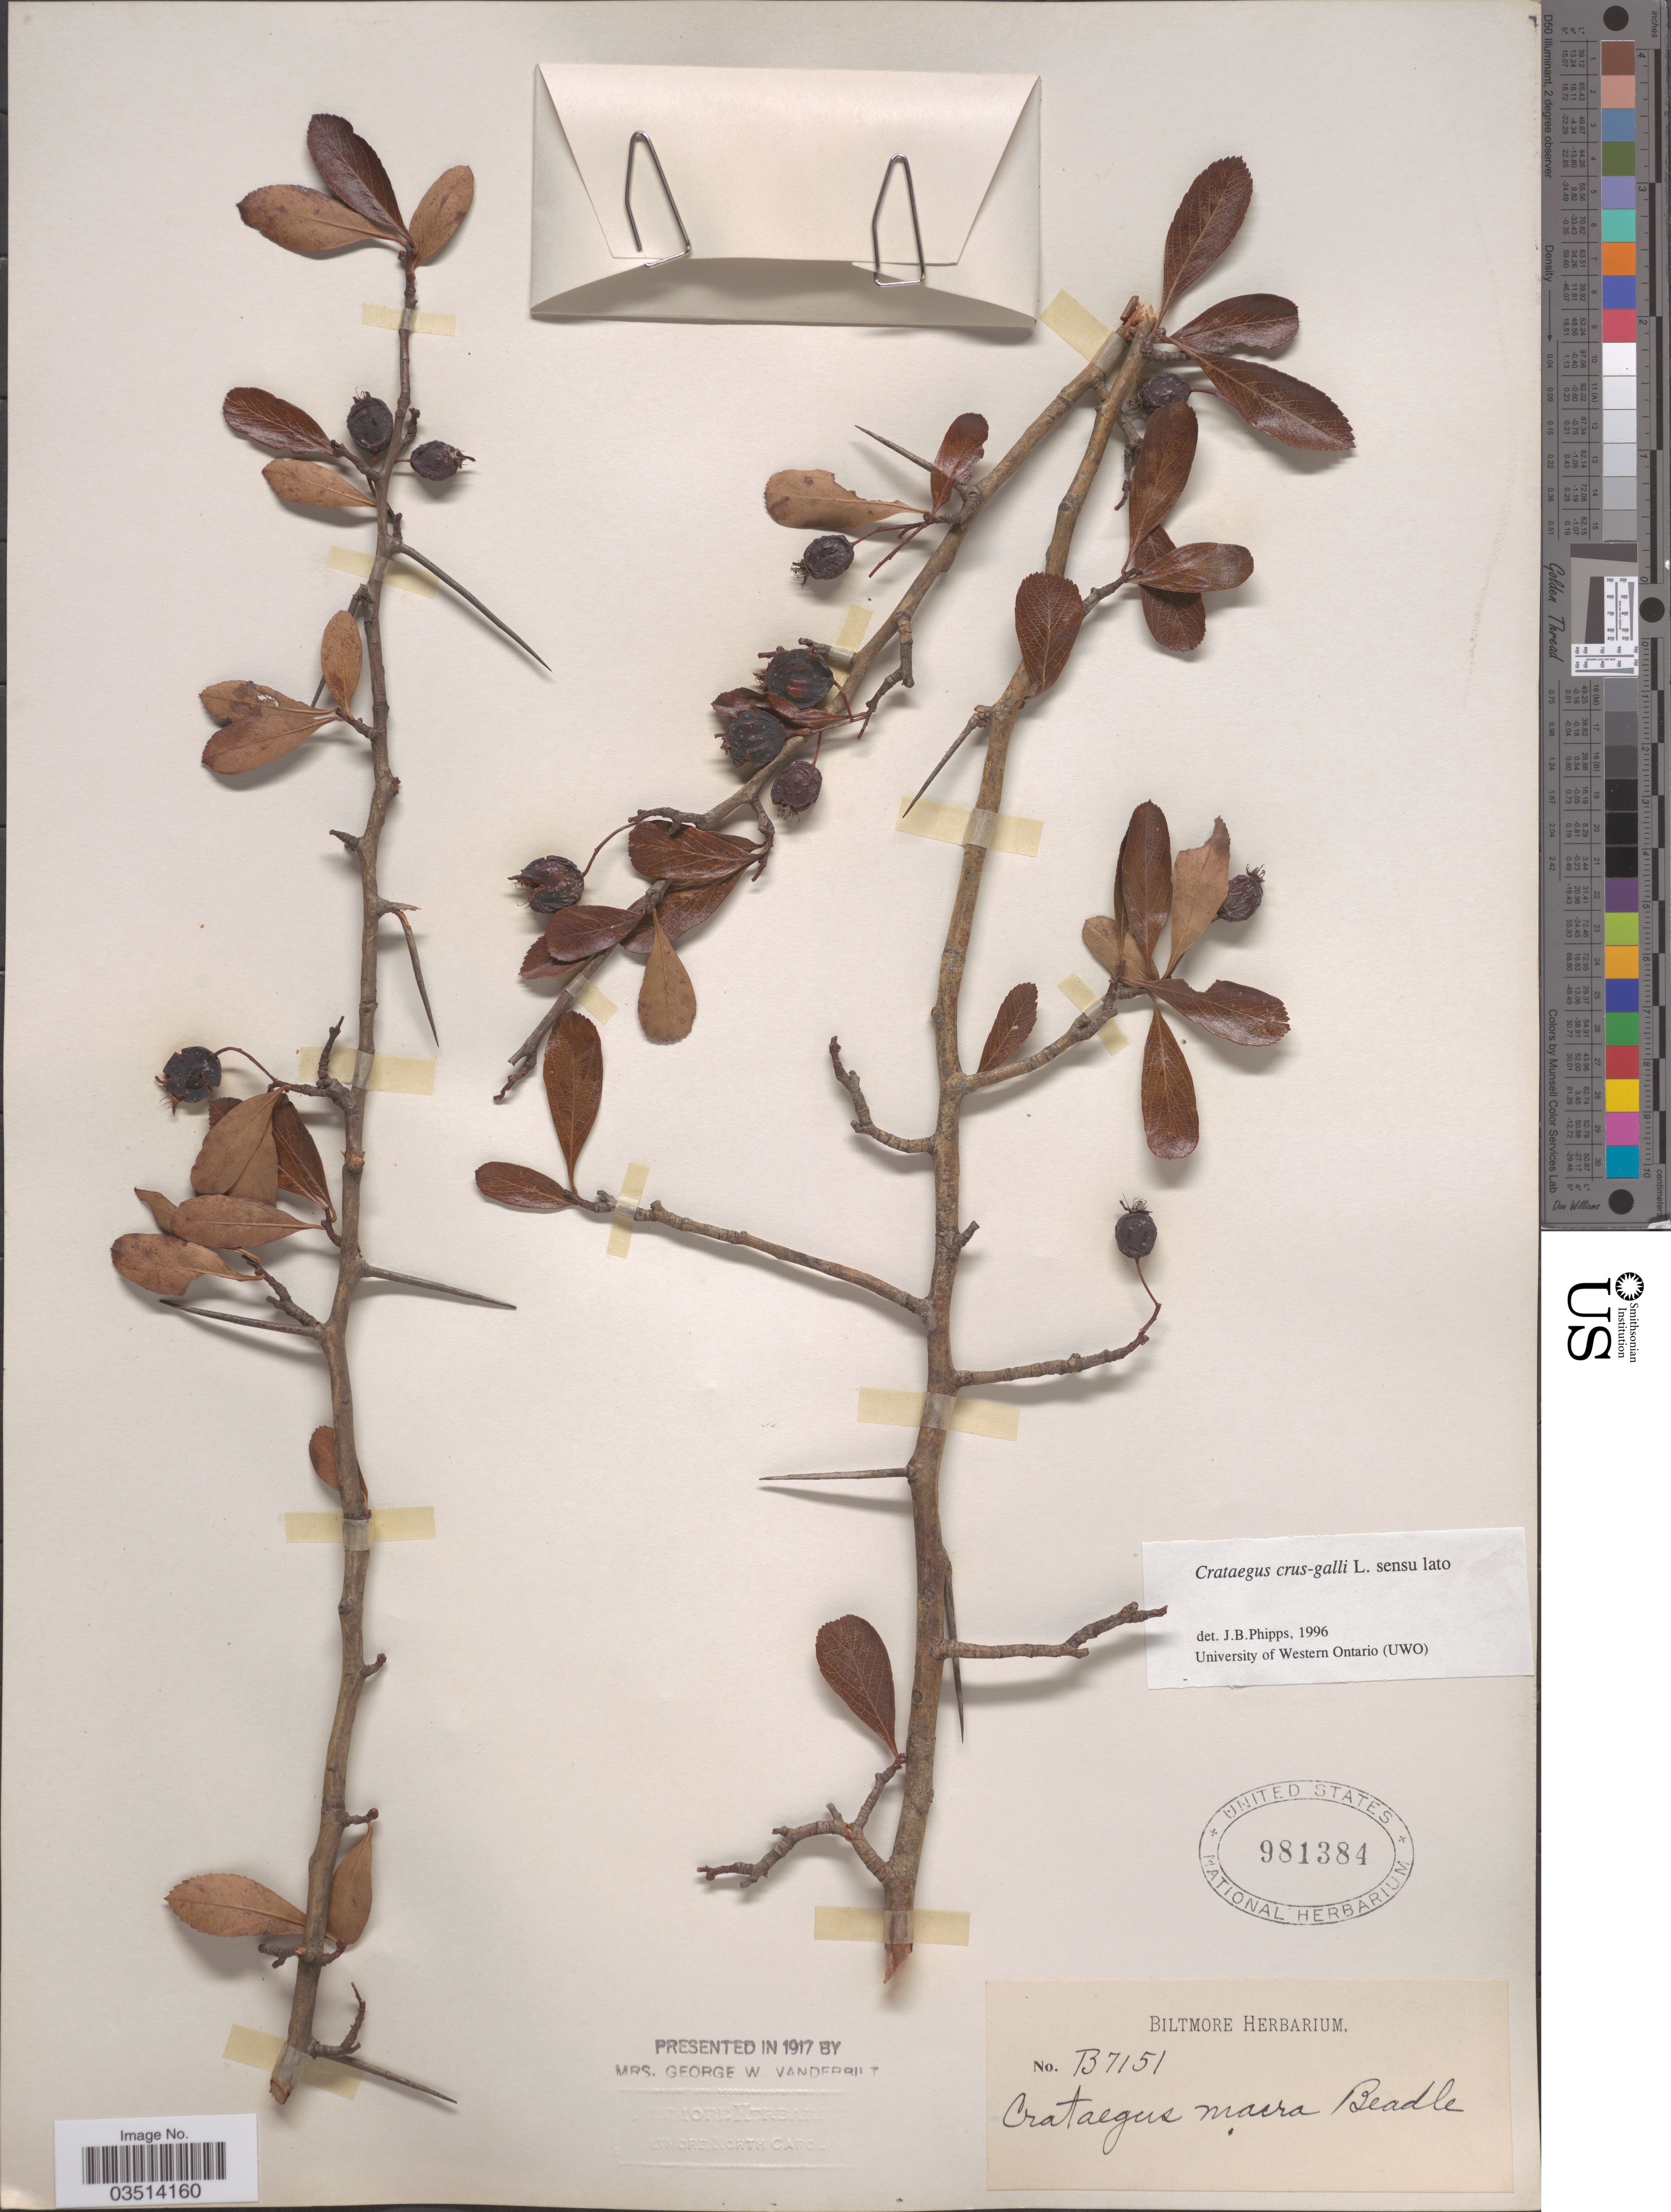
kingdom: Plantae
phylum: Tracheophyta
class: Magnoliopsida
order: Rosales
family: Rosaceae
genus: Crataegus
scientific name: Crataegus crus-galli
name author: L.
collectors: ex herb. Biltmore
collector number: B7151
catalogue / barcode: US 981384